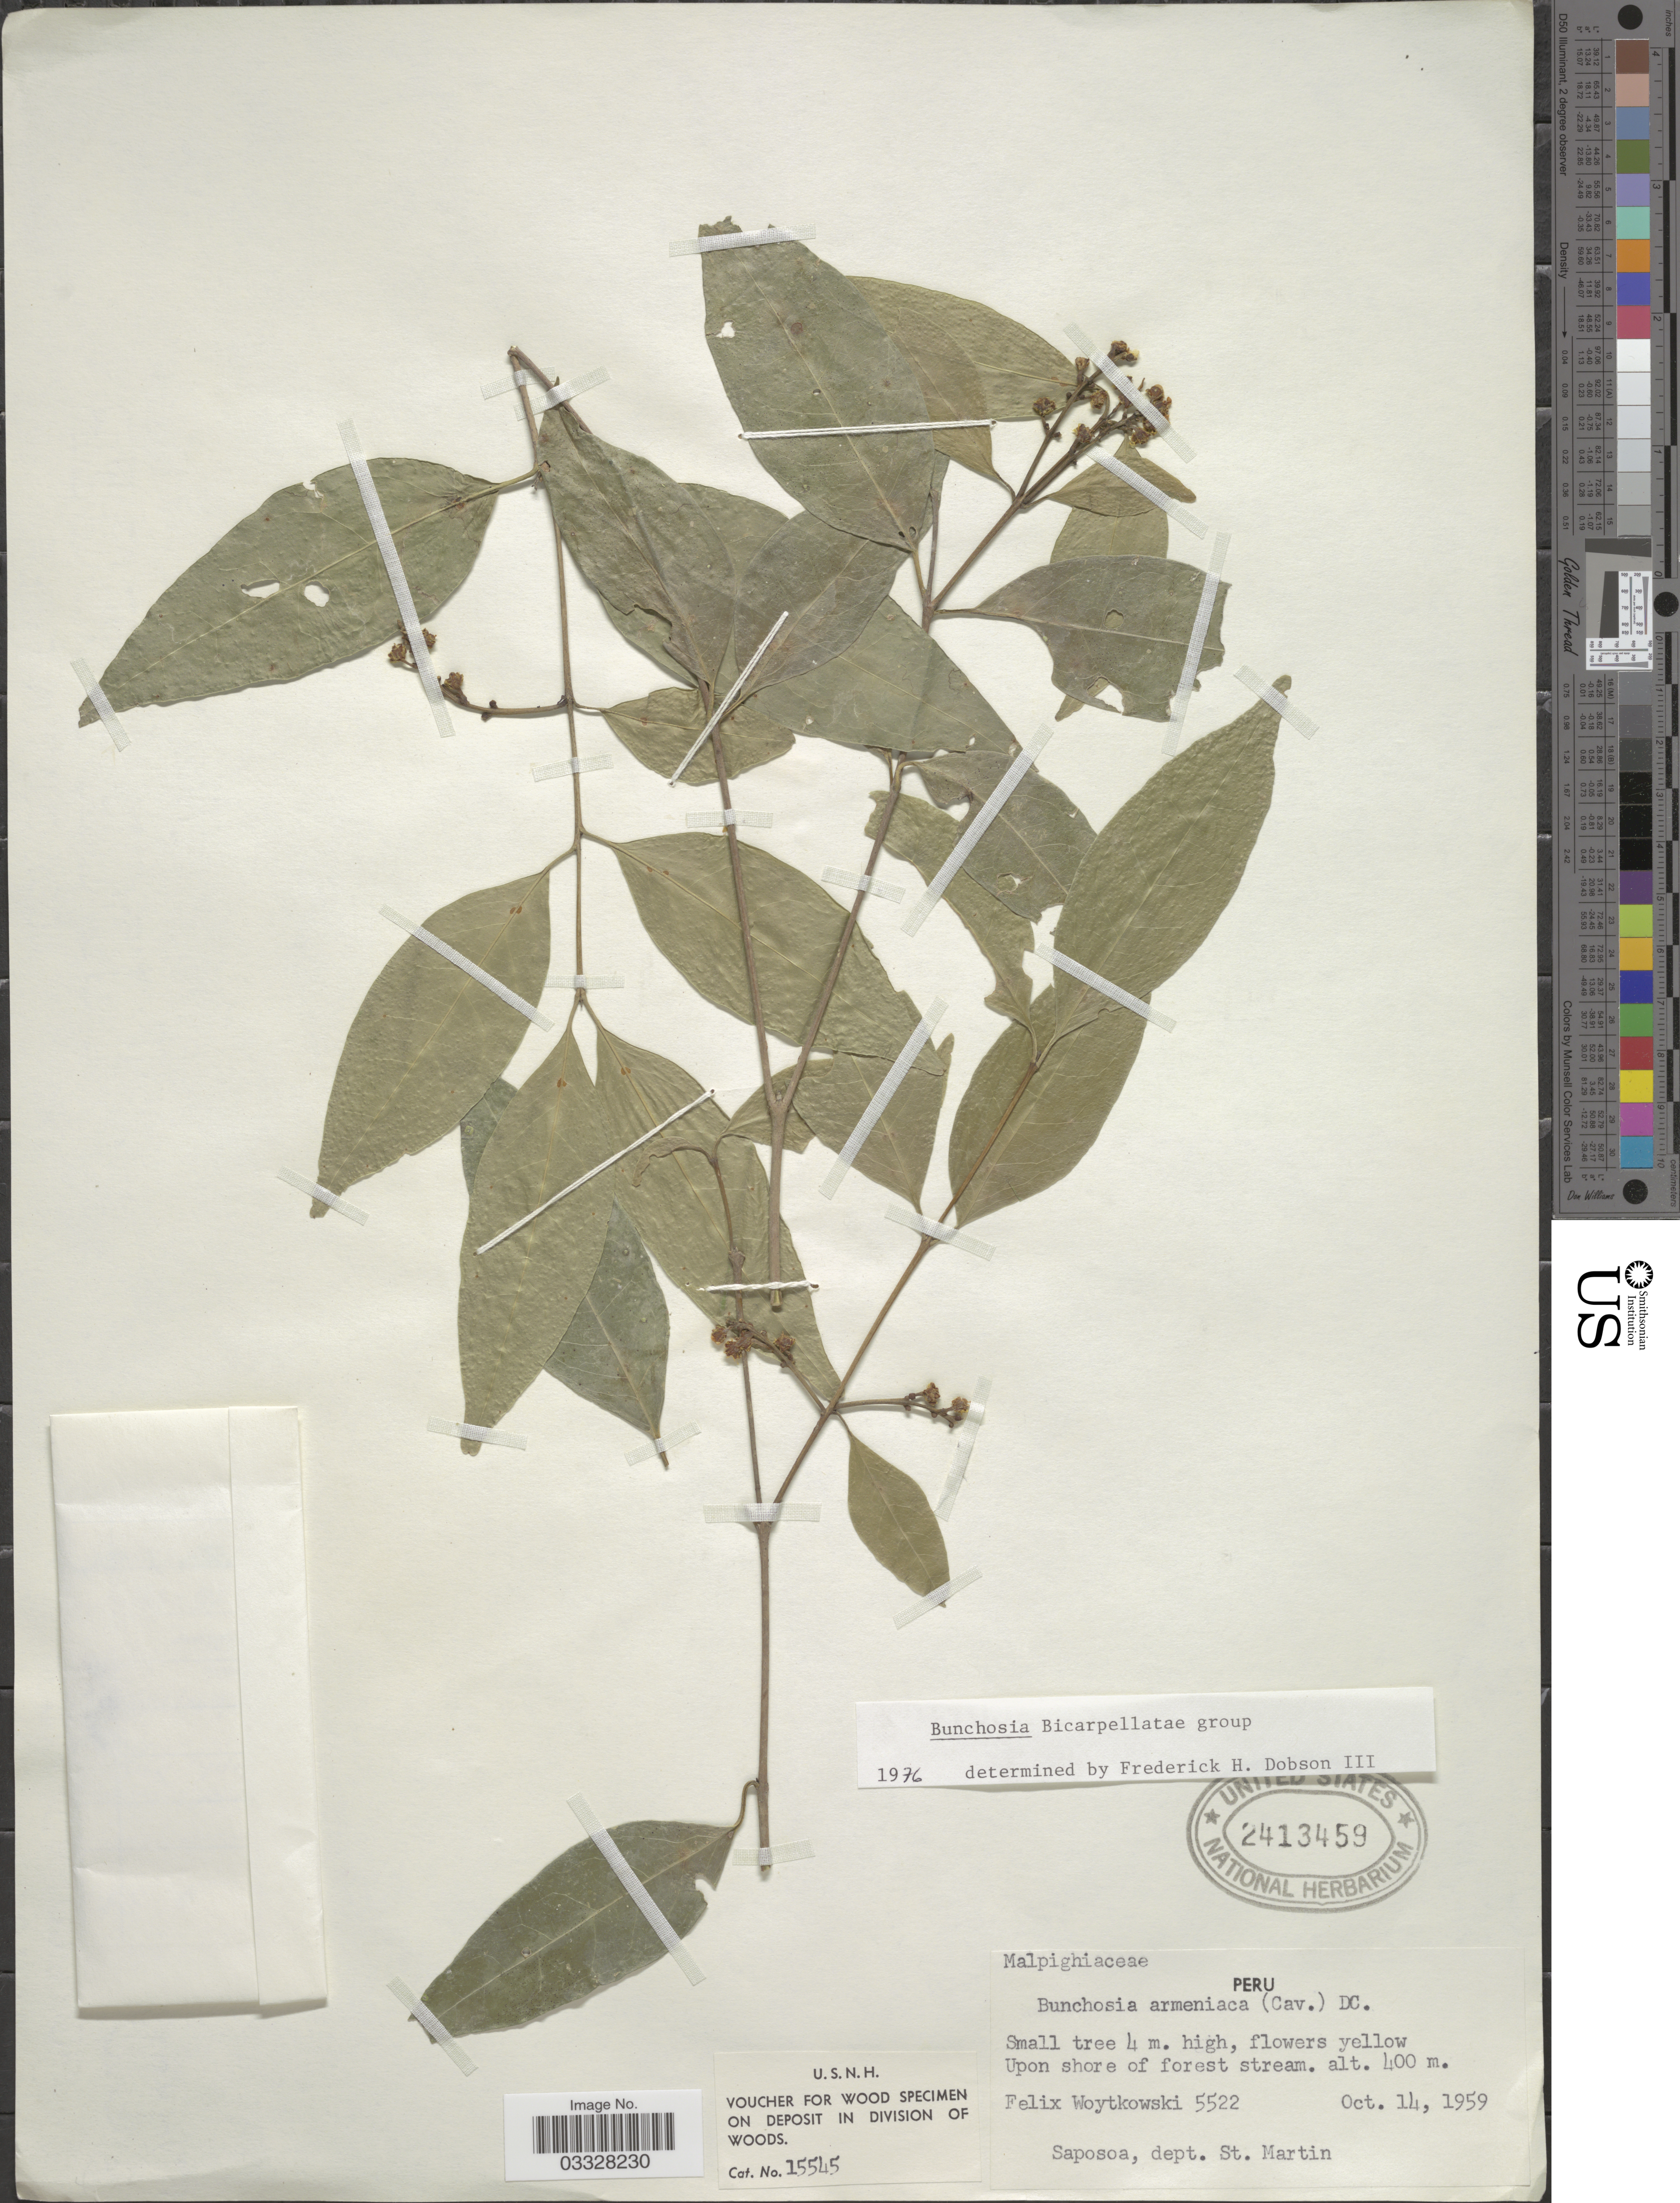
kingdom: Plantae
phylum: Tracheophyta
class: Magnoliopsida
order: Malpighiales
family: Malpighiaceae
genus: Bunchosia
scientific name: Bunchosia armeniaca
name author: (Cav.) DC.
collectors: F. Woytkowski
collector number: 5522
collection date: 1959-10-14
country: Peru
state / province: San Martín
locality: Saposoa, dept. St. Martin.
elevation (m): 400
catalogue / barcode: US 2413459